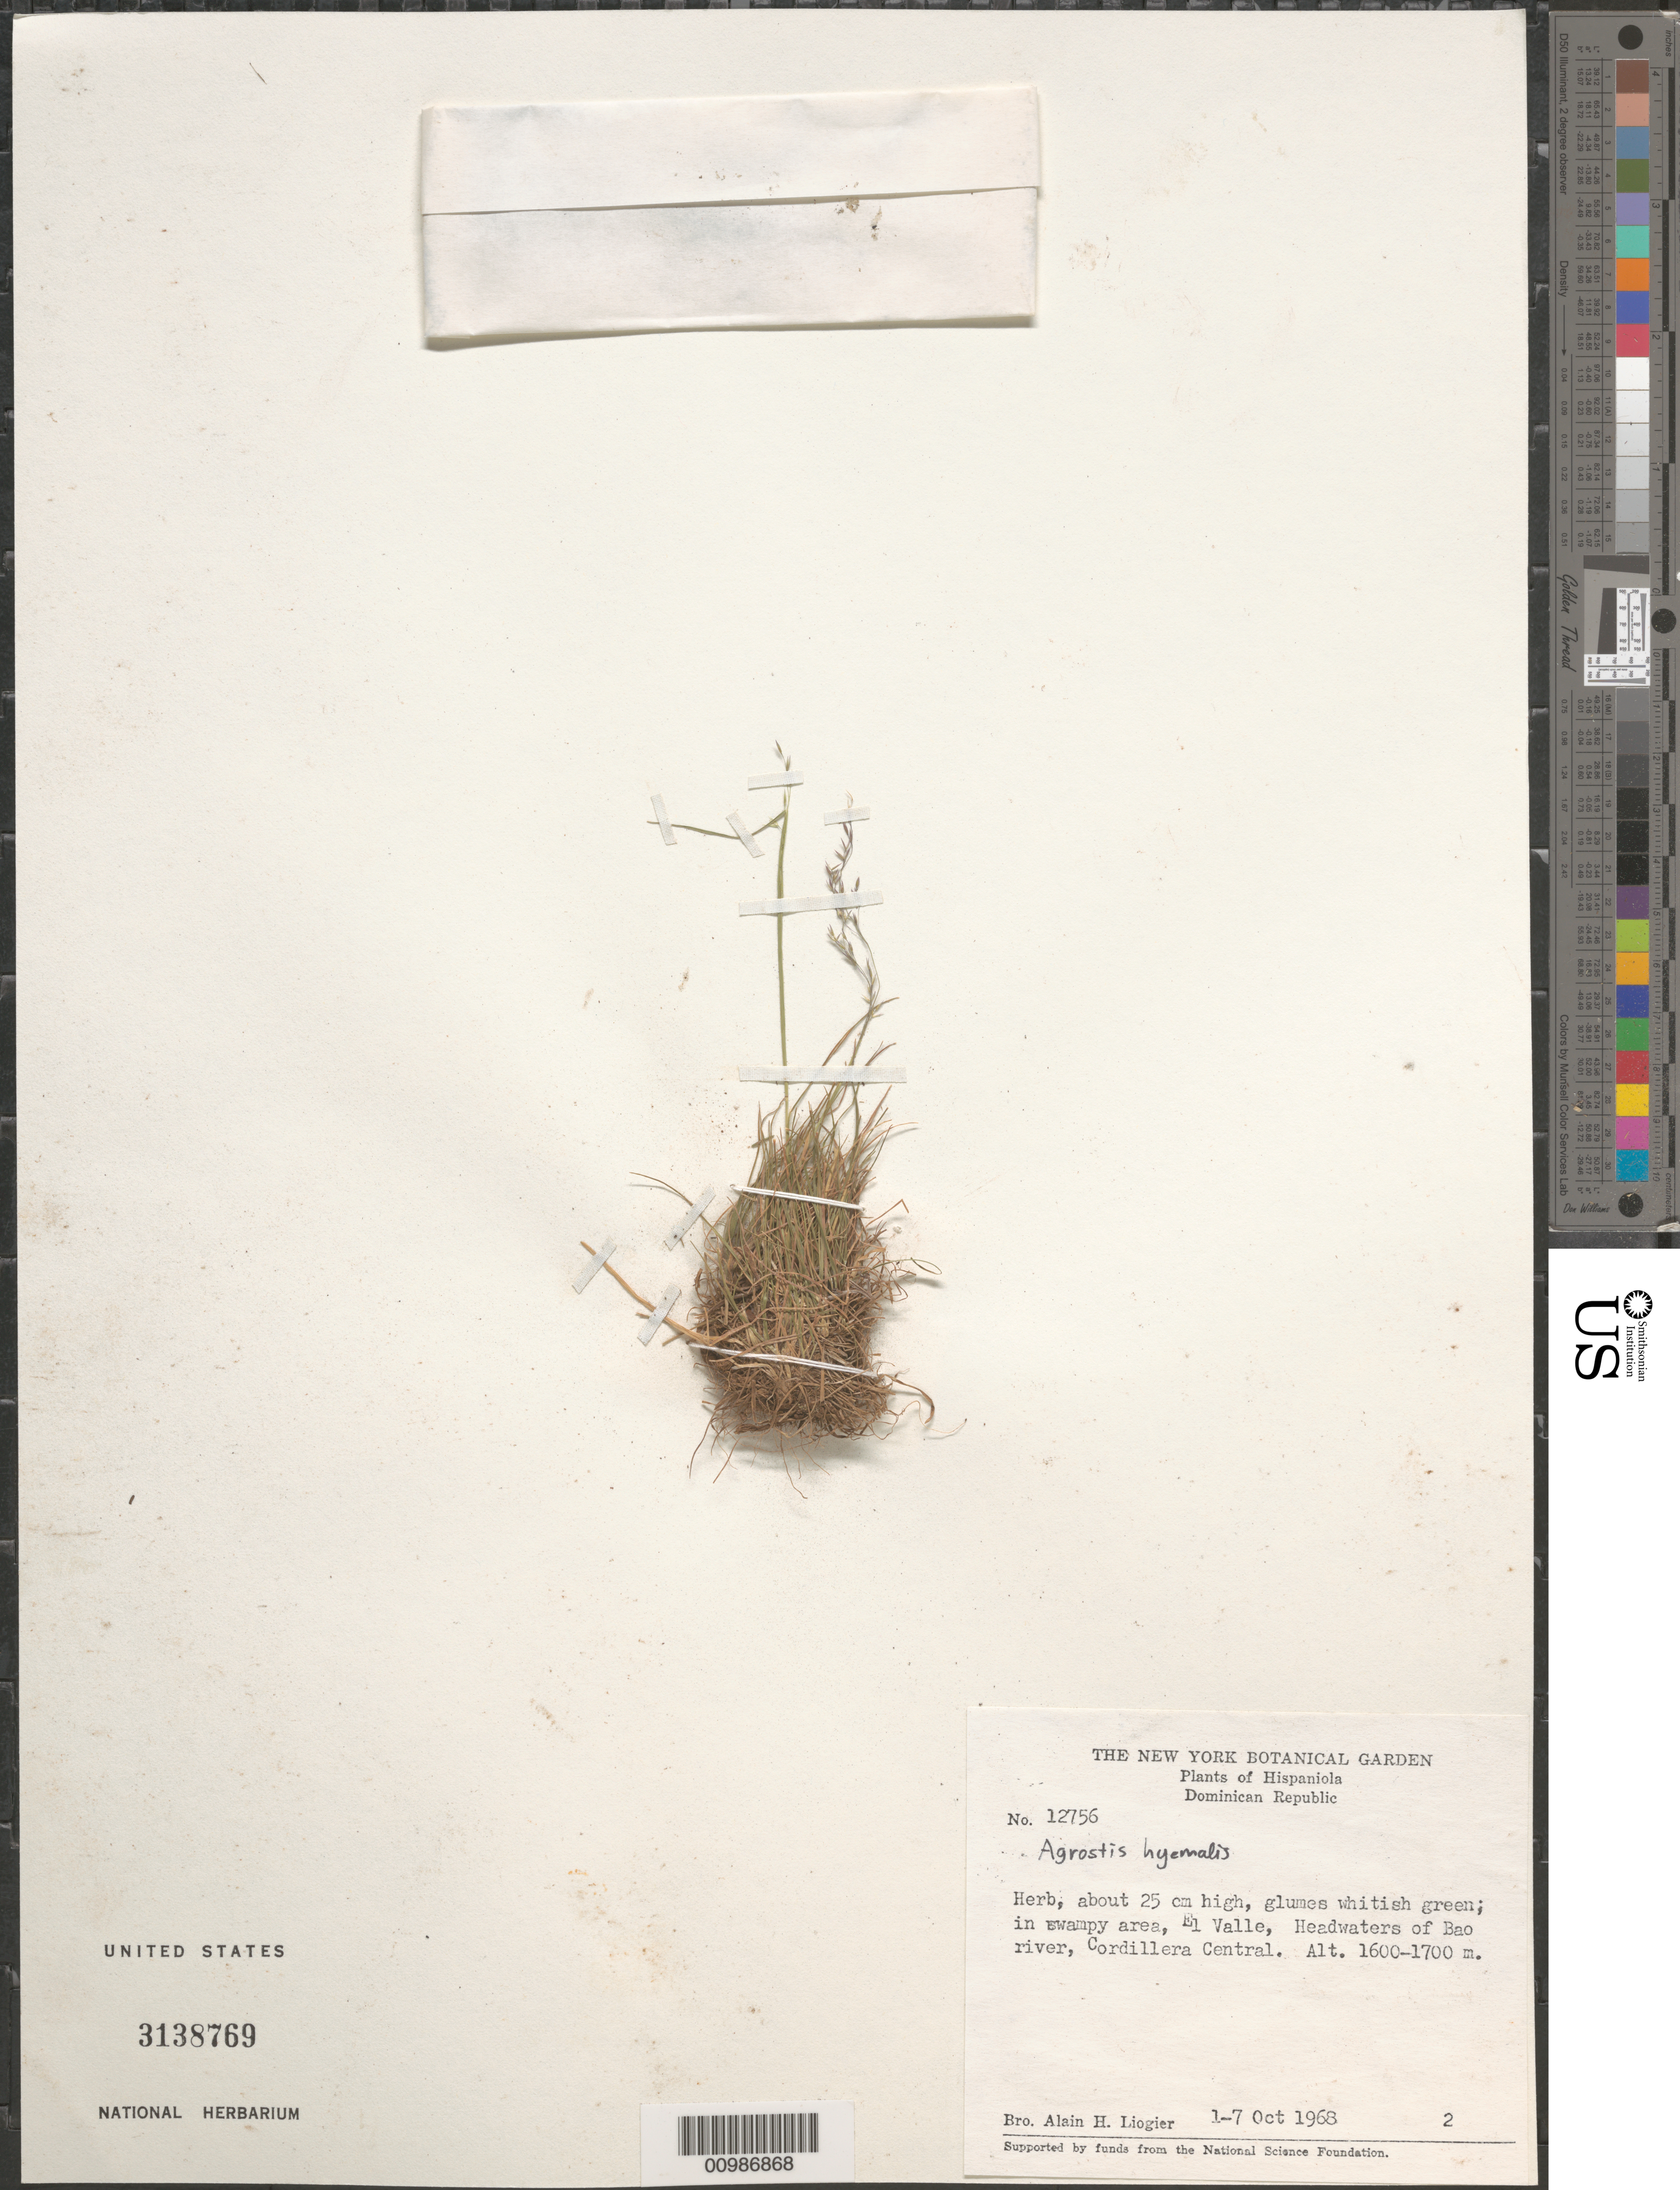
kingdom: Plantae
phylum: Tracheophyta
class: Liliopsida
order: Poales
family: Poaceae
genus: Agrostis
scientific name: Agrostis hyemalis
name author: (Walter) Britton et al.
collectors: A. H. Liogier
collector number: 12756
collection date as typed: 01 Oct 1968 to07 Oct 1968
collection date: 1968-10-01/1968-10-07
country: Dominican Republic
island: Hispaniola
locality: Cordillera Central, headwaters of Bao river.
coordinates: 0 N, 0 E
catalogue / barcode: US 3138769